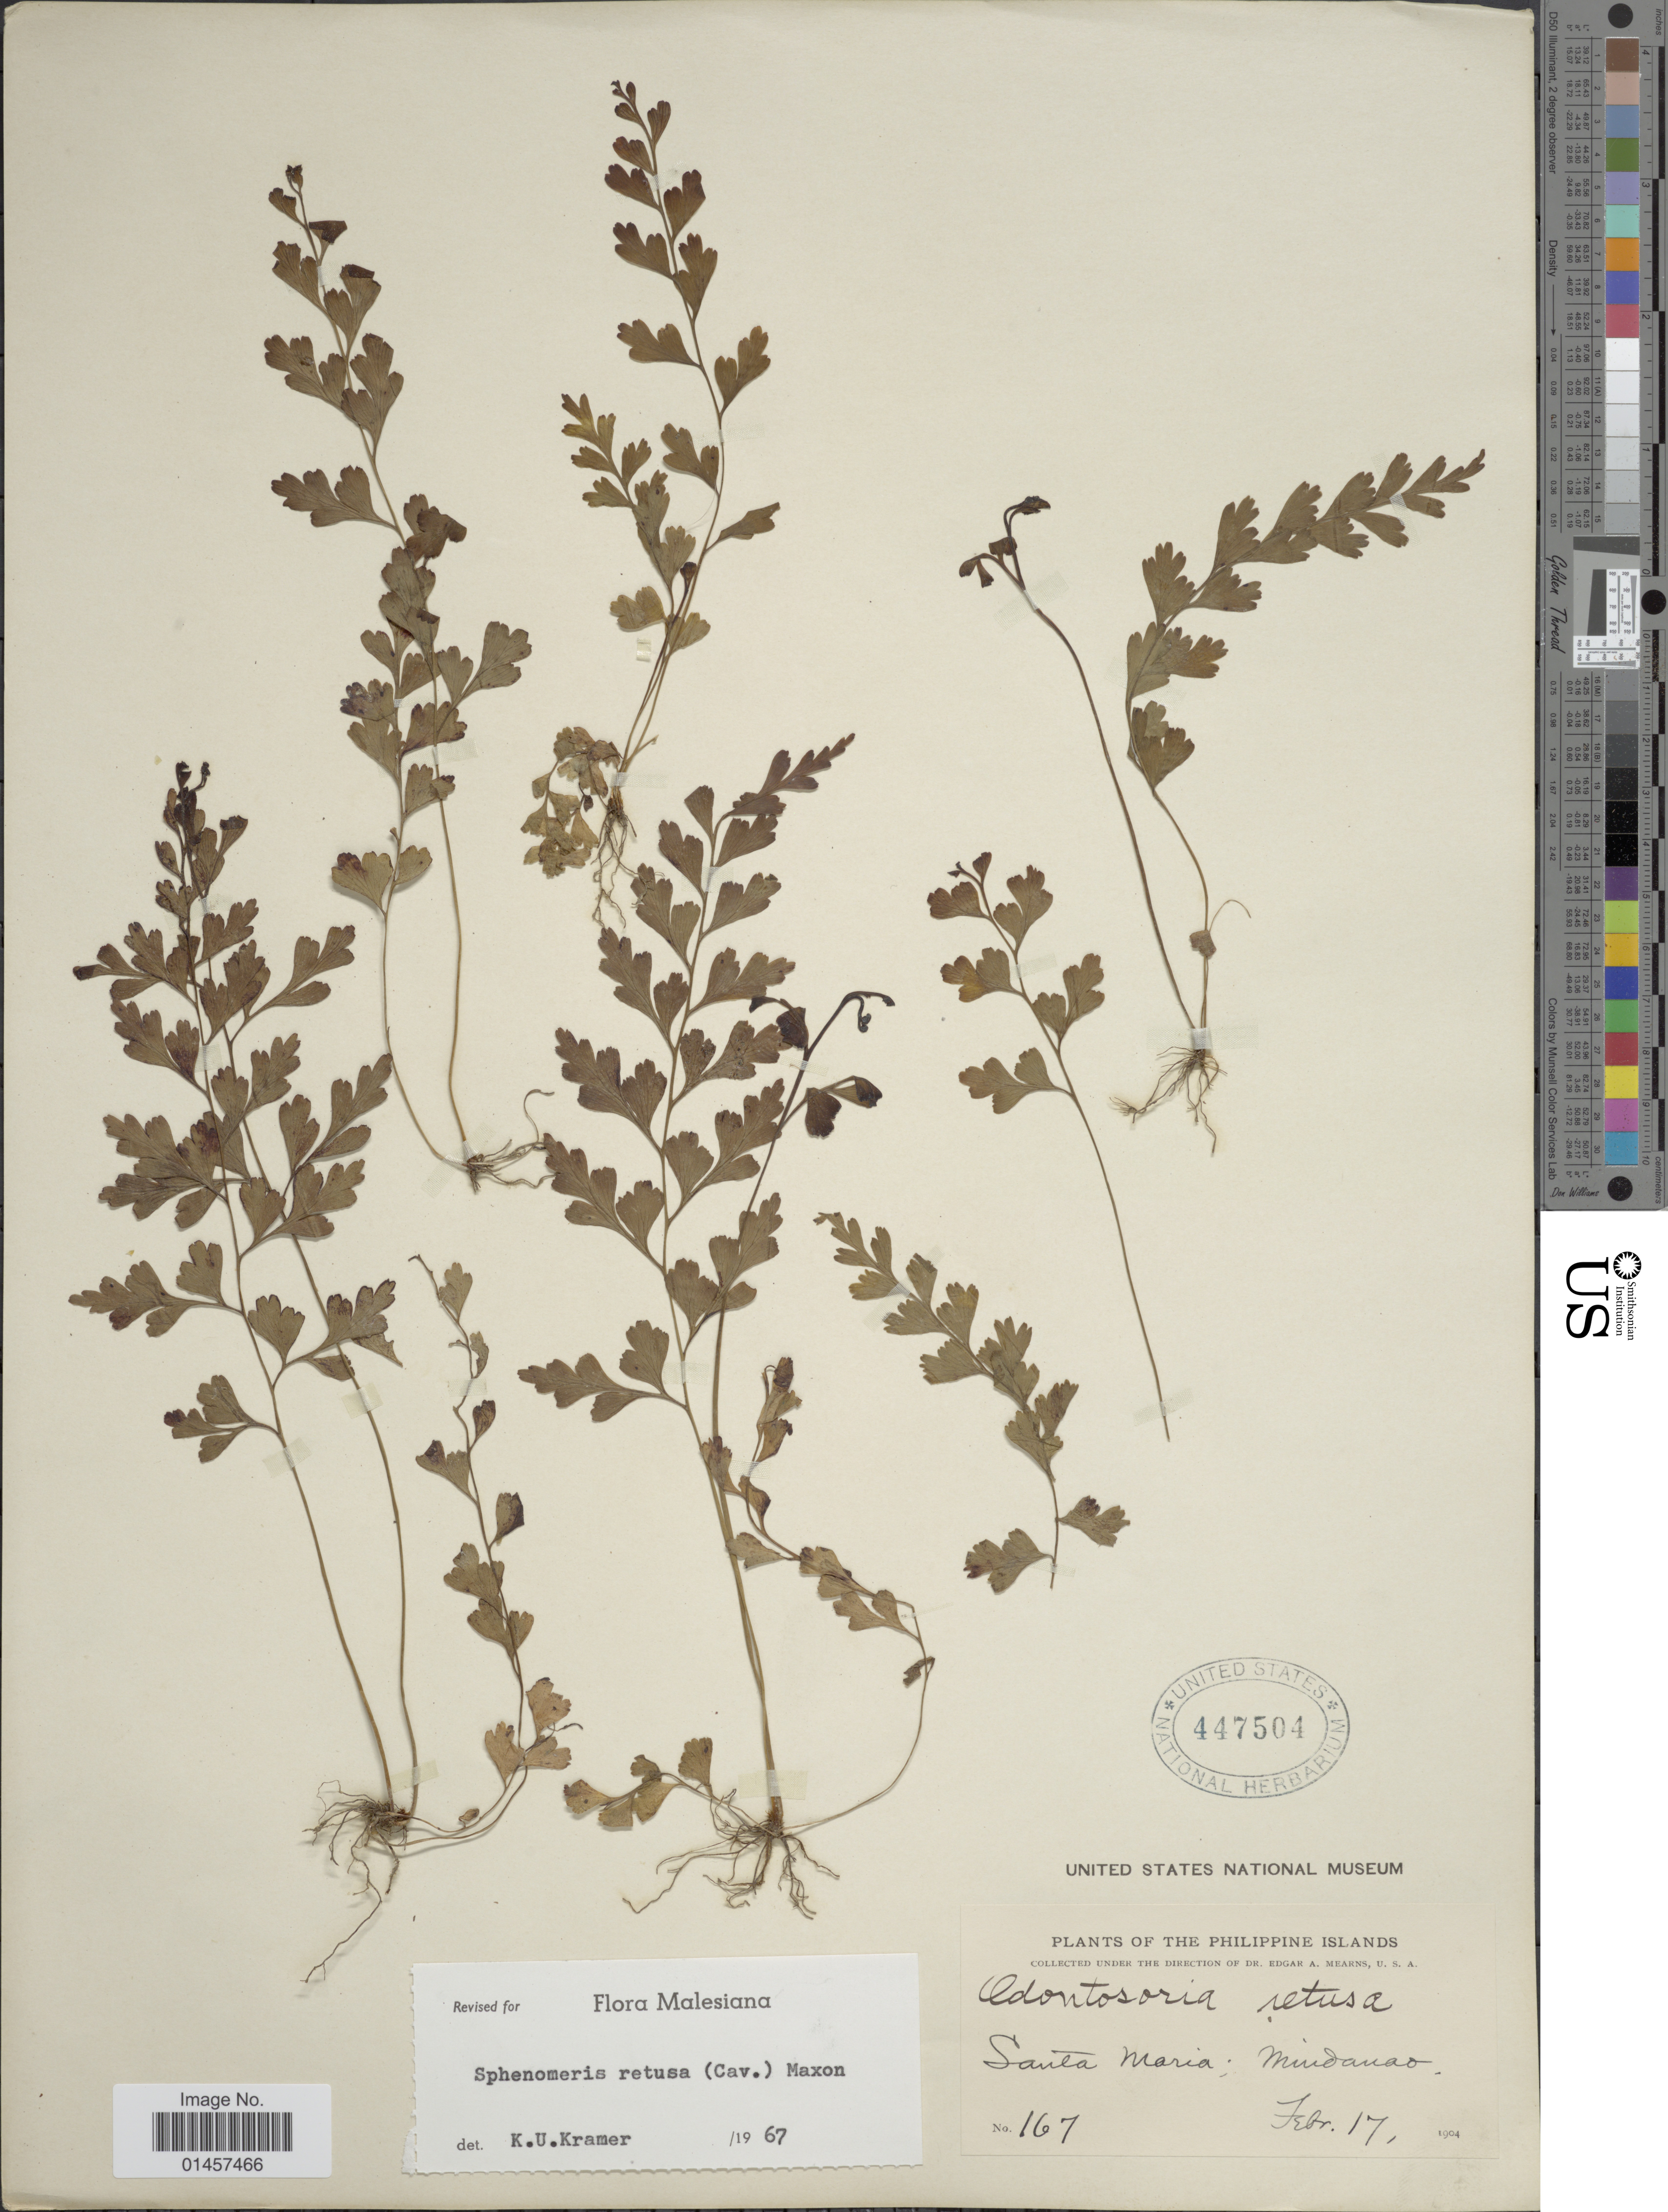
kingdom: Plantae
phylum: Tracheophyta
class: Polypodiopsida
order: Polypodiales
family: Lindsaeaceae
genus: Sphenomeris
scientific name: Sphenomeris retusa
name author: (Cav.) Maxim.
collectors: E. A. Mearns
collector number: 167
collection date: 1904-02-17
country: Philippines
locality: Santa Maria, Mindanao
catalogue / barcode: US 447504